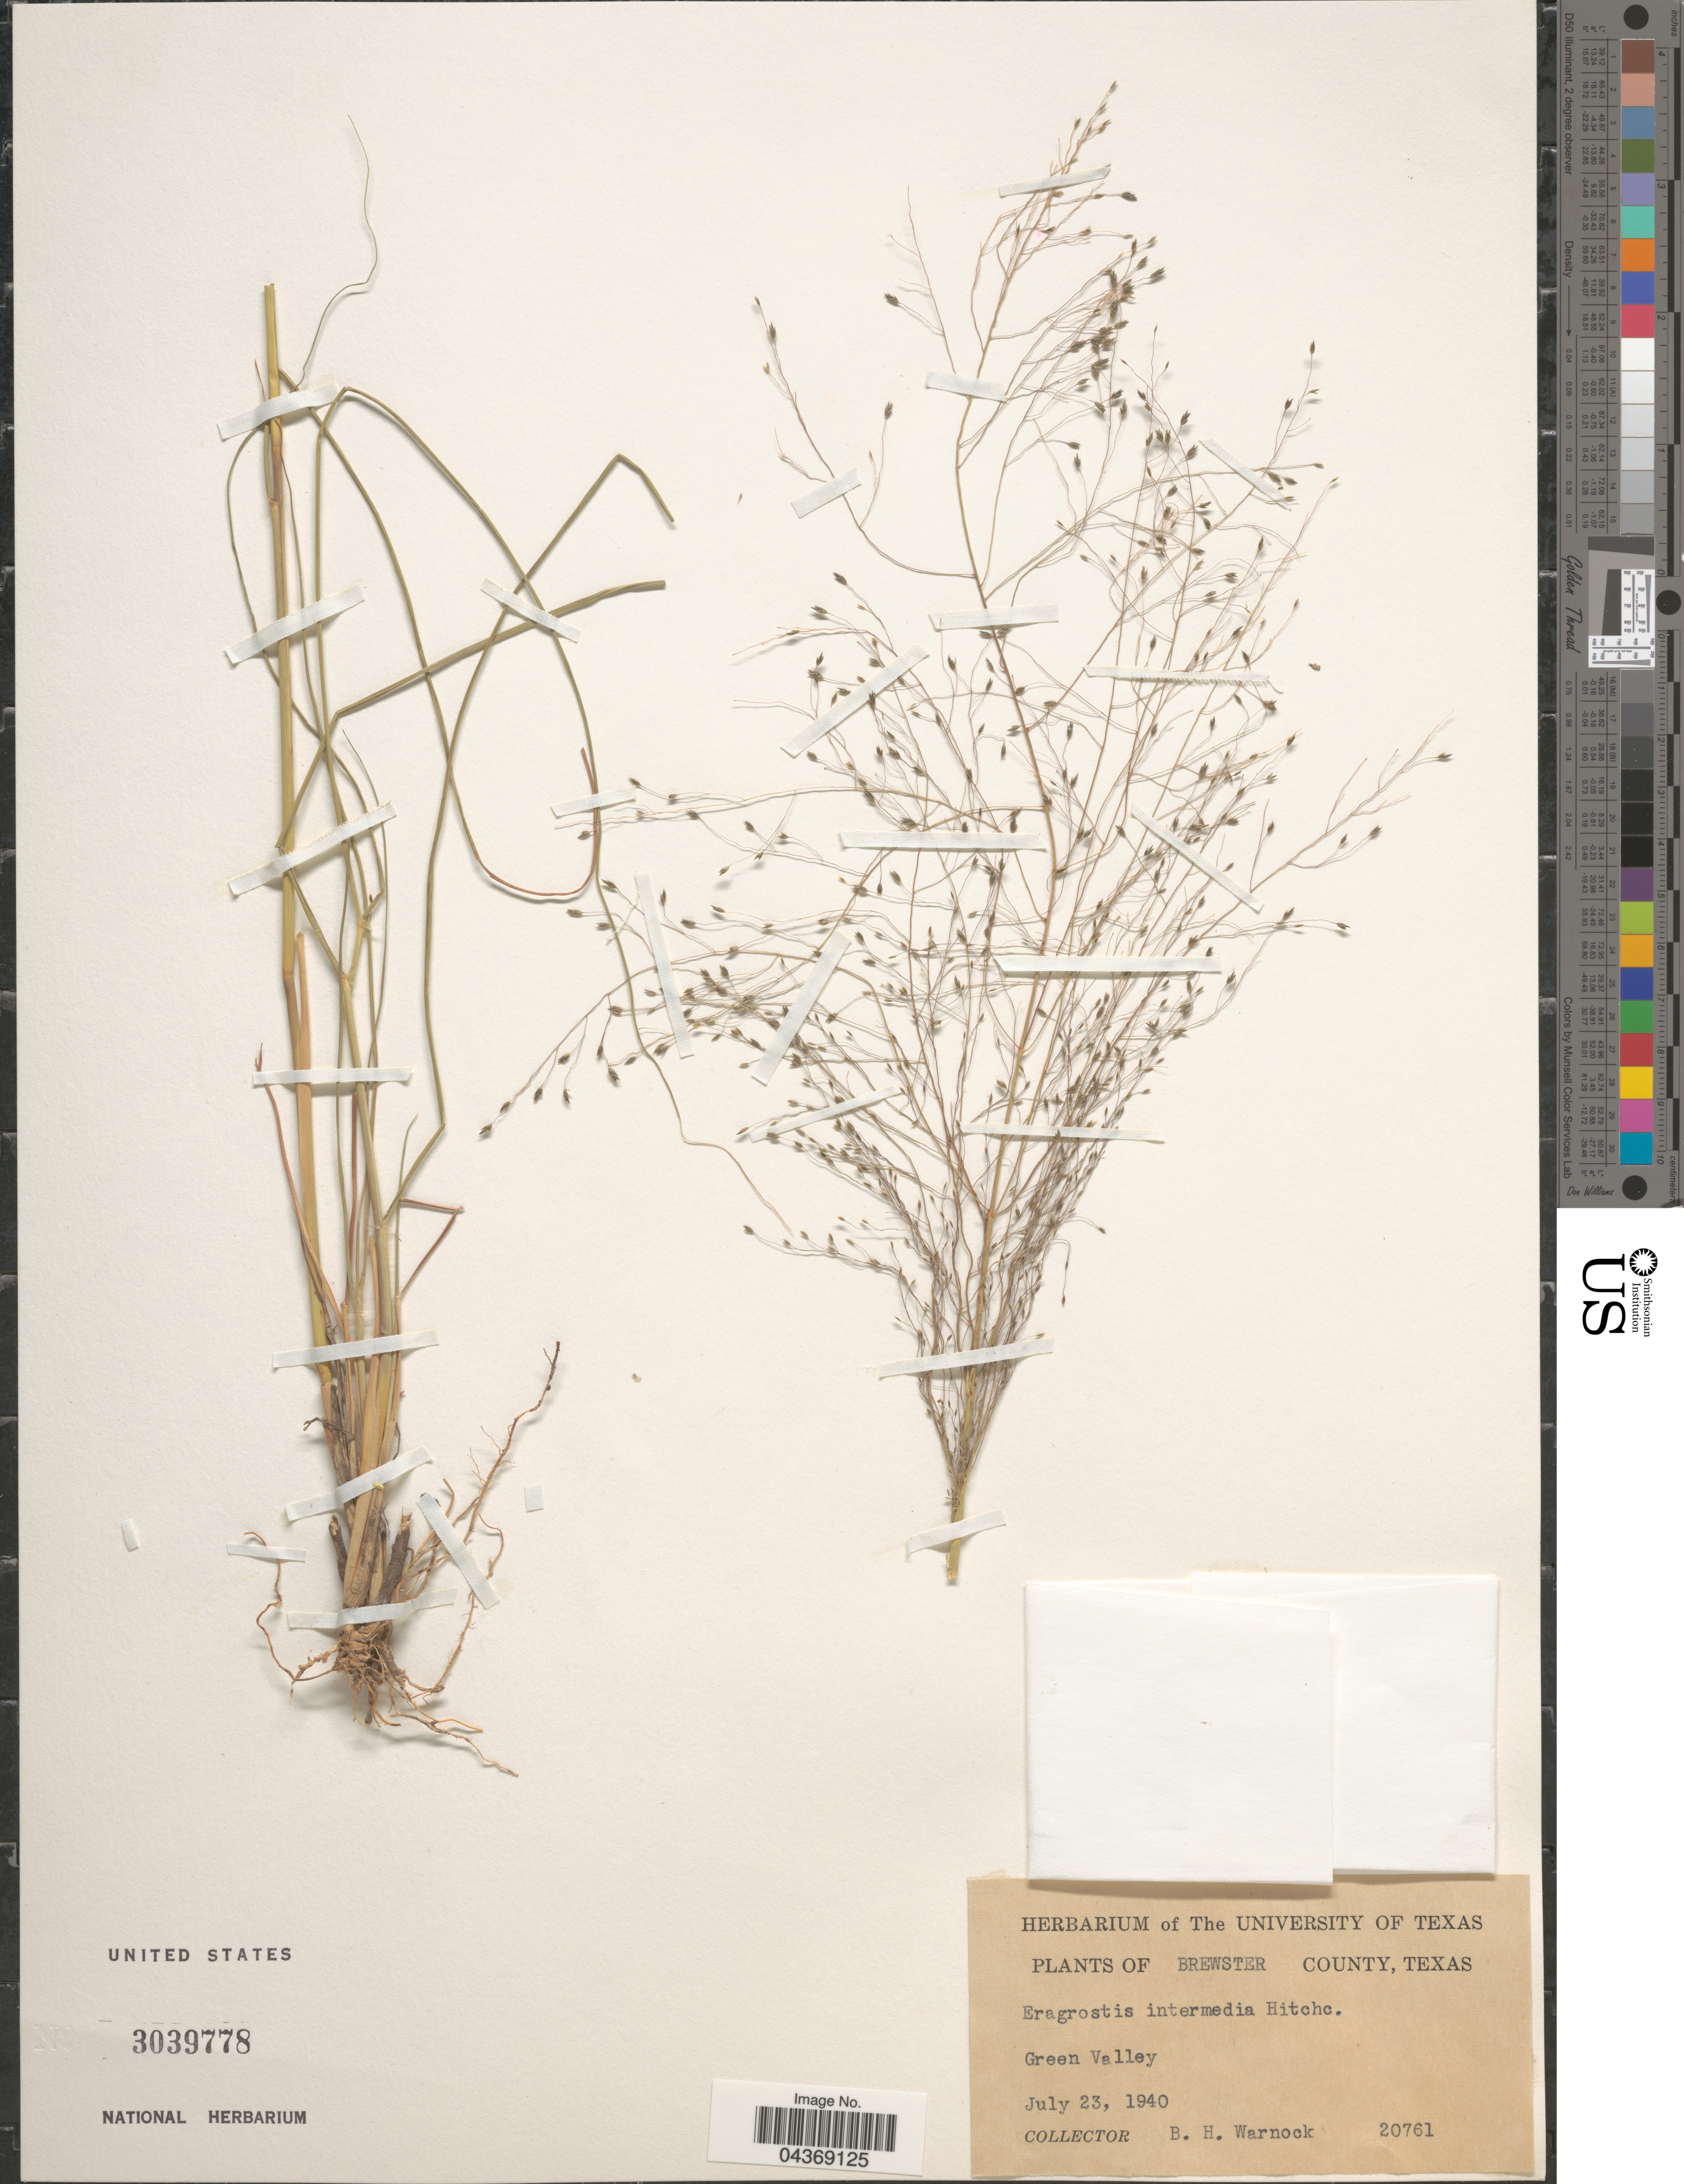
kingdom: Plantae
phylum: Tracheophyta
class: Liliopsida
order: Poales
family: Poaceae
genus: Eragrostis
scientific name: Eragrostis intermedia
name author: Hitchc.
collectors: B. H. Warnock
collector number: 20761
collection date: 1940-07-23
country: United States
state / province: Texas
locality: Brewster County. Green Valley.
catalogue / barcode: US 3039778